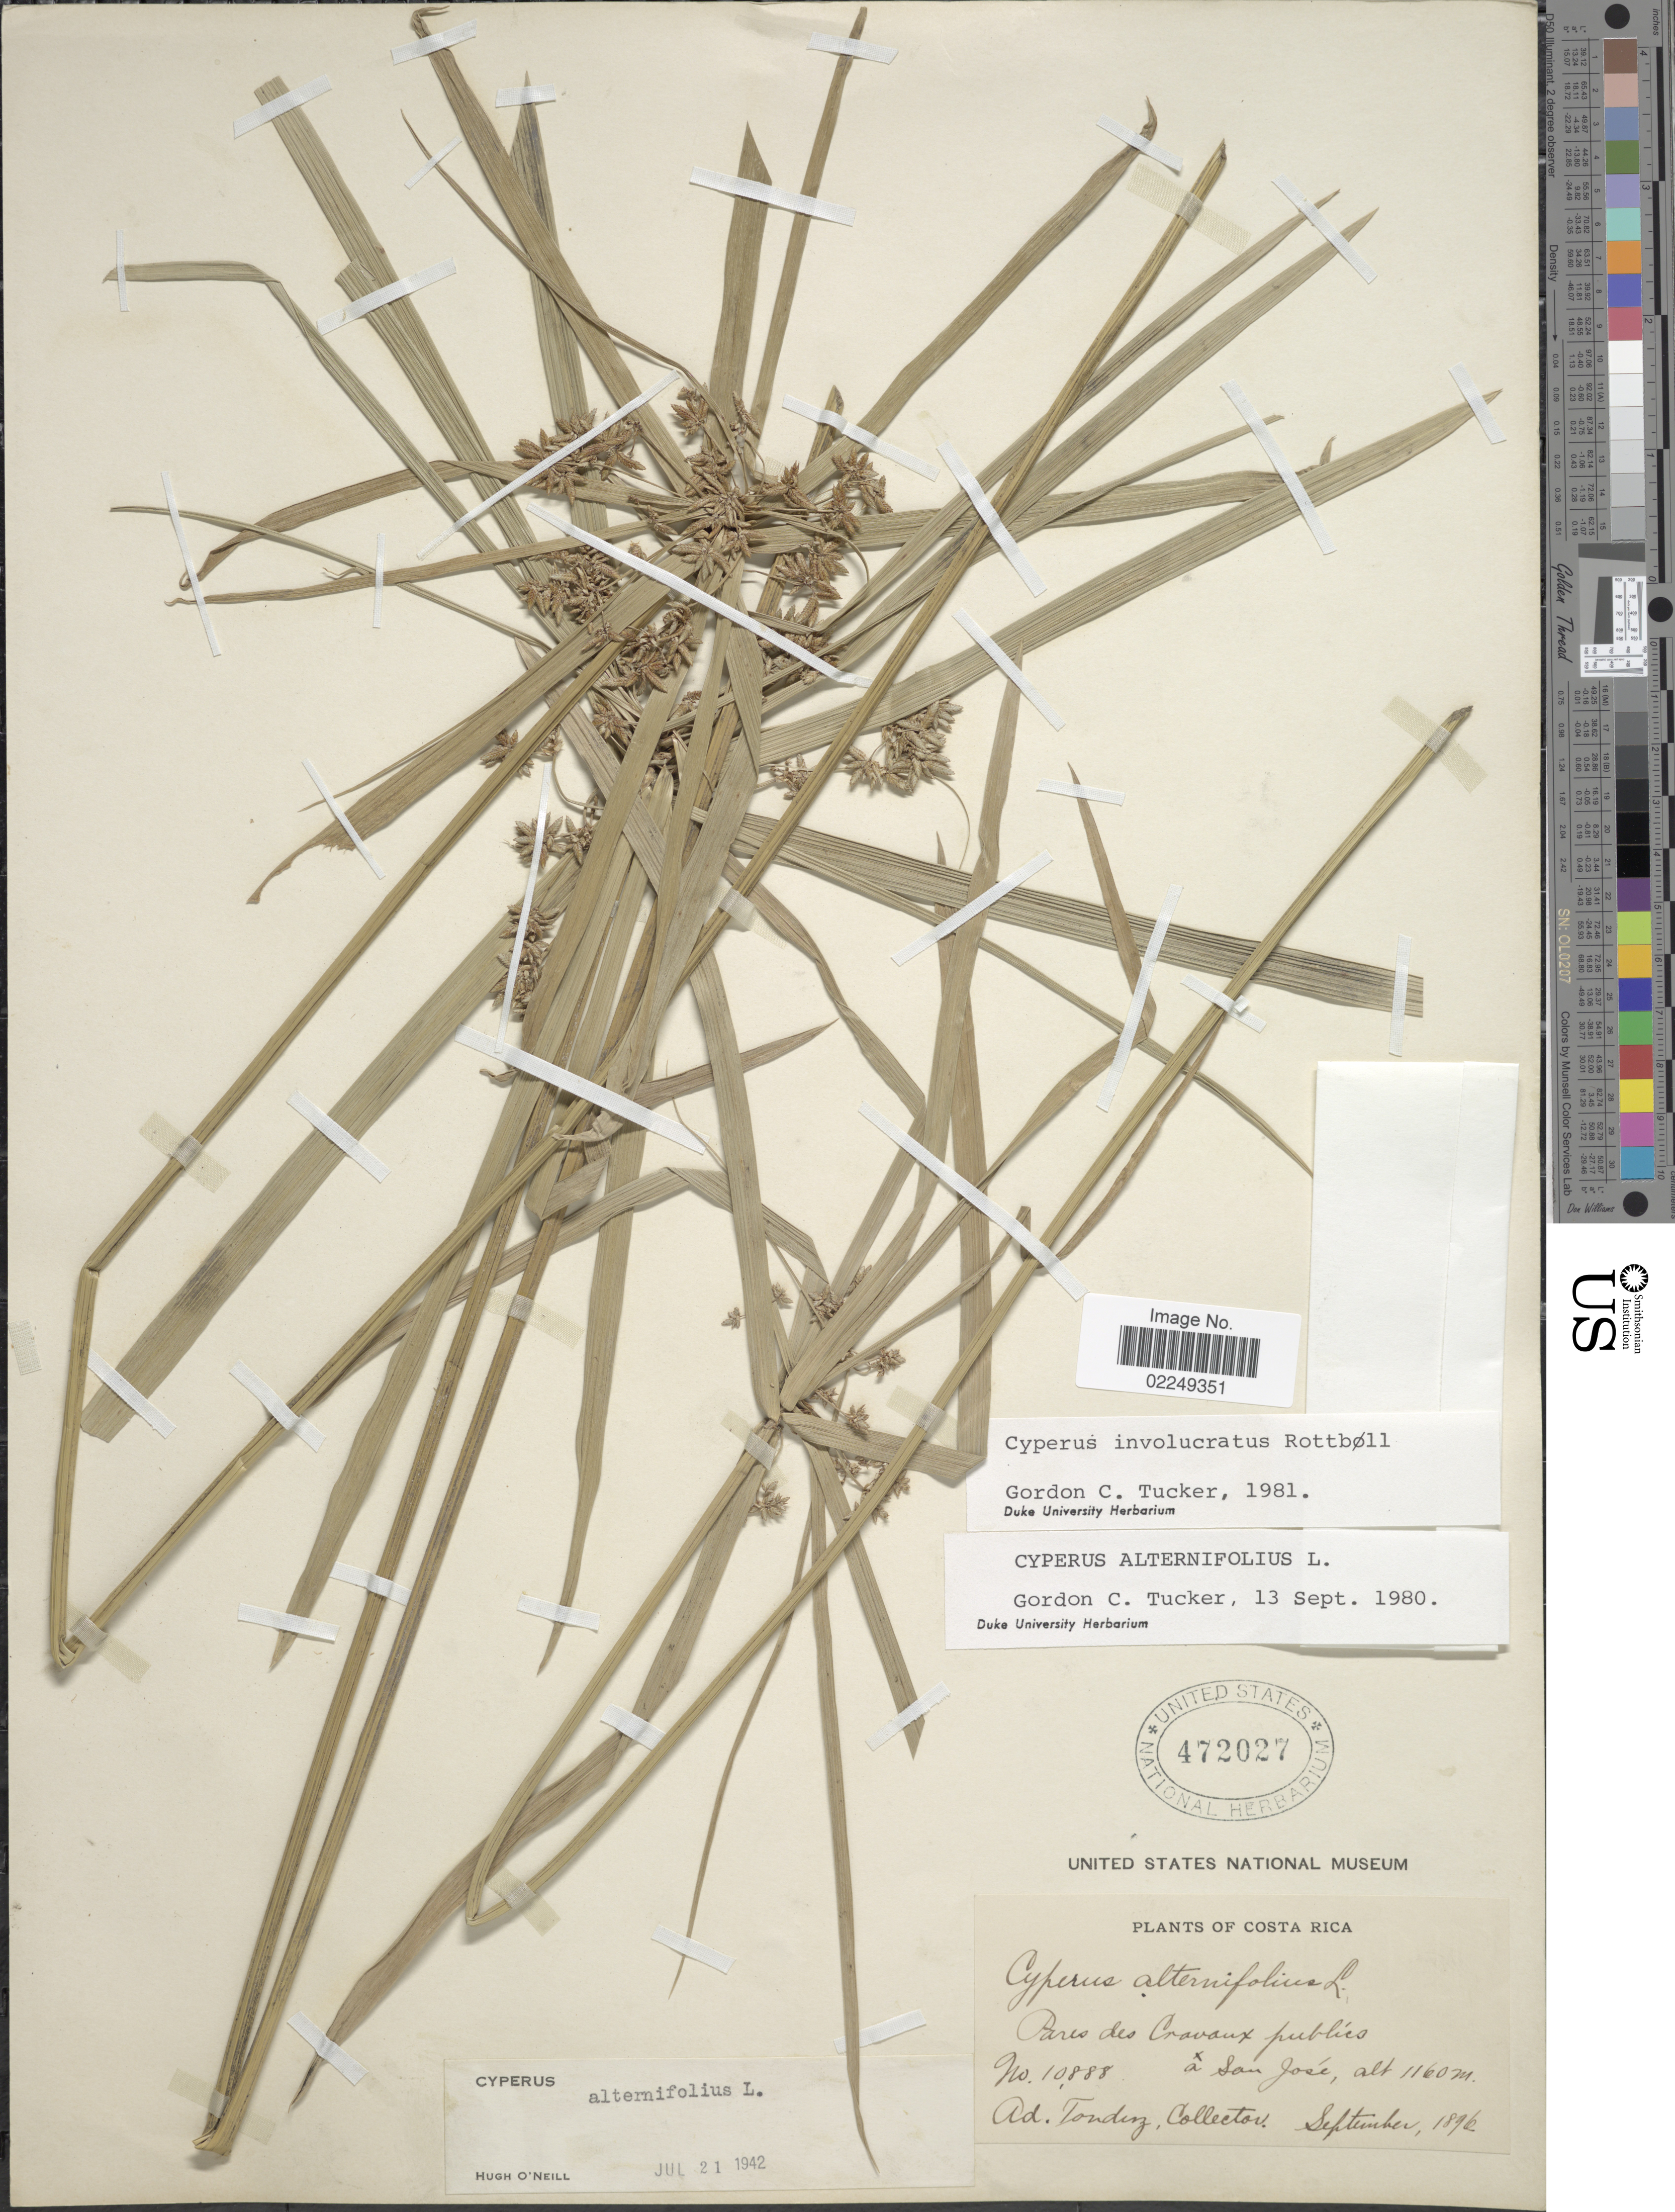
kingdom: Plantae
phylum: Tracheophyta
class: Liliopsida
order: Poales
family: Cyperaceae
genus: Cyperus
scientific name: Cyperus involucratus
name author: Rottb.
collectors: A. Tonduz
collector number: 10888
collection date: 1896-09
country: Costa Rica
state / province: San José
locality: Parcs des Cravaux publics a San Jose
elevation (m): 1160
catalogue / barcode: US 472027